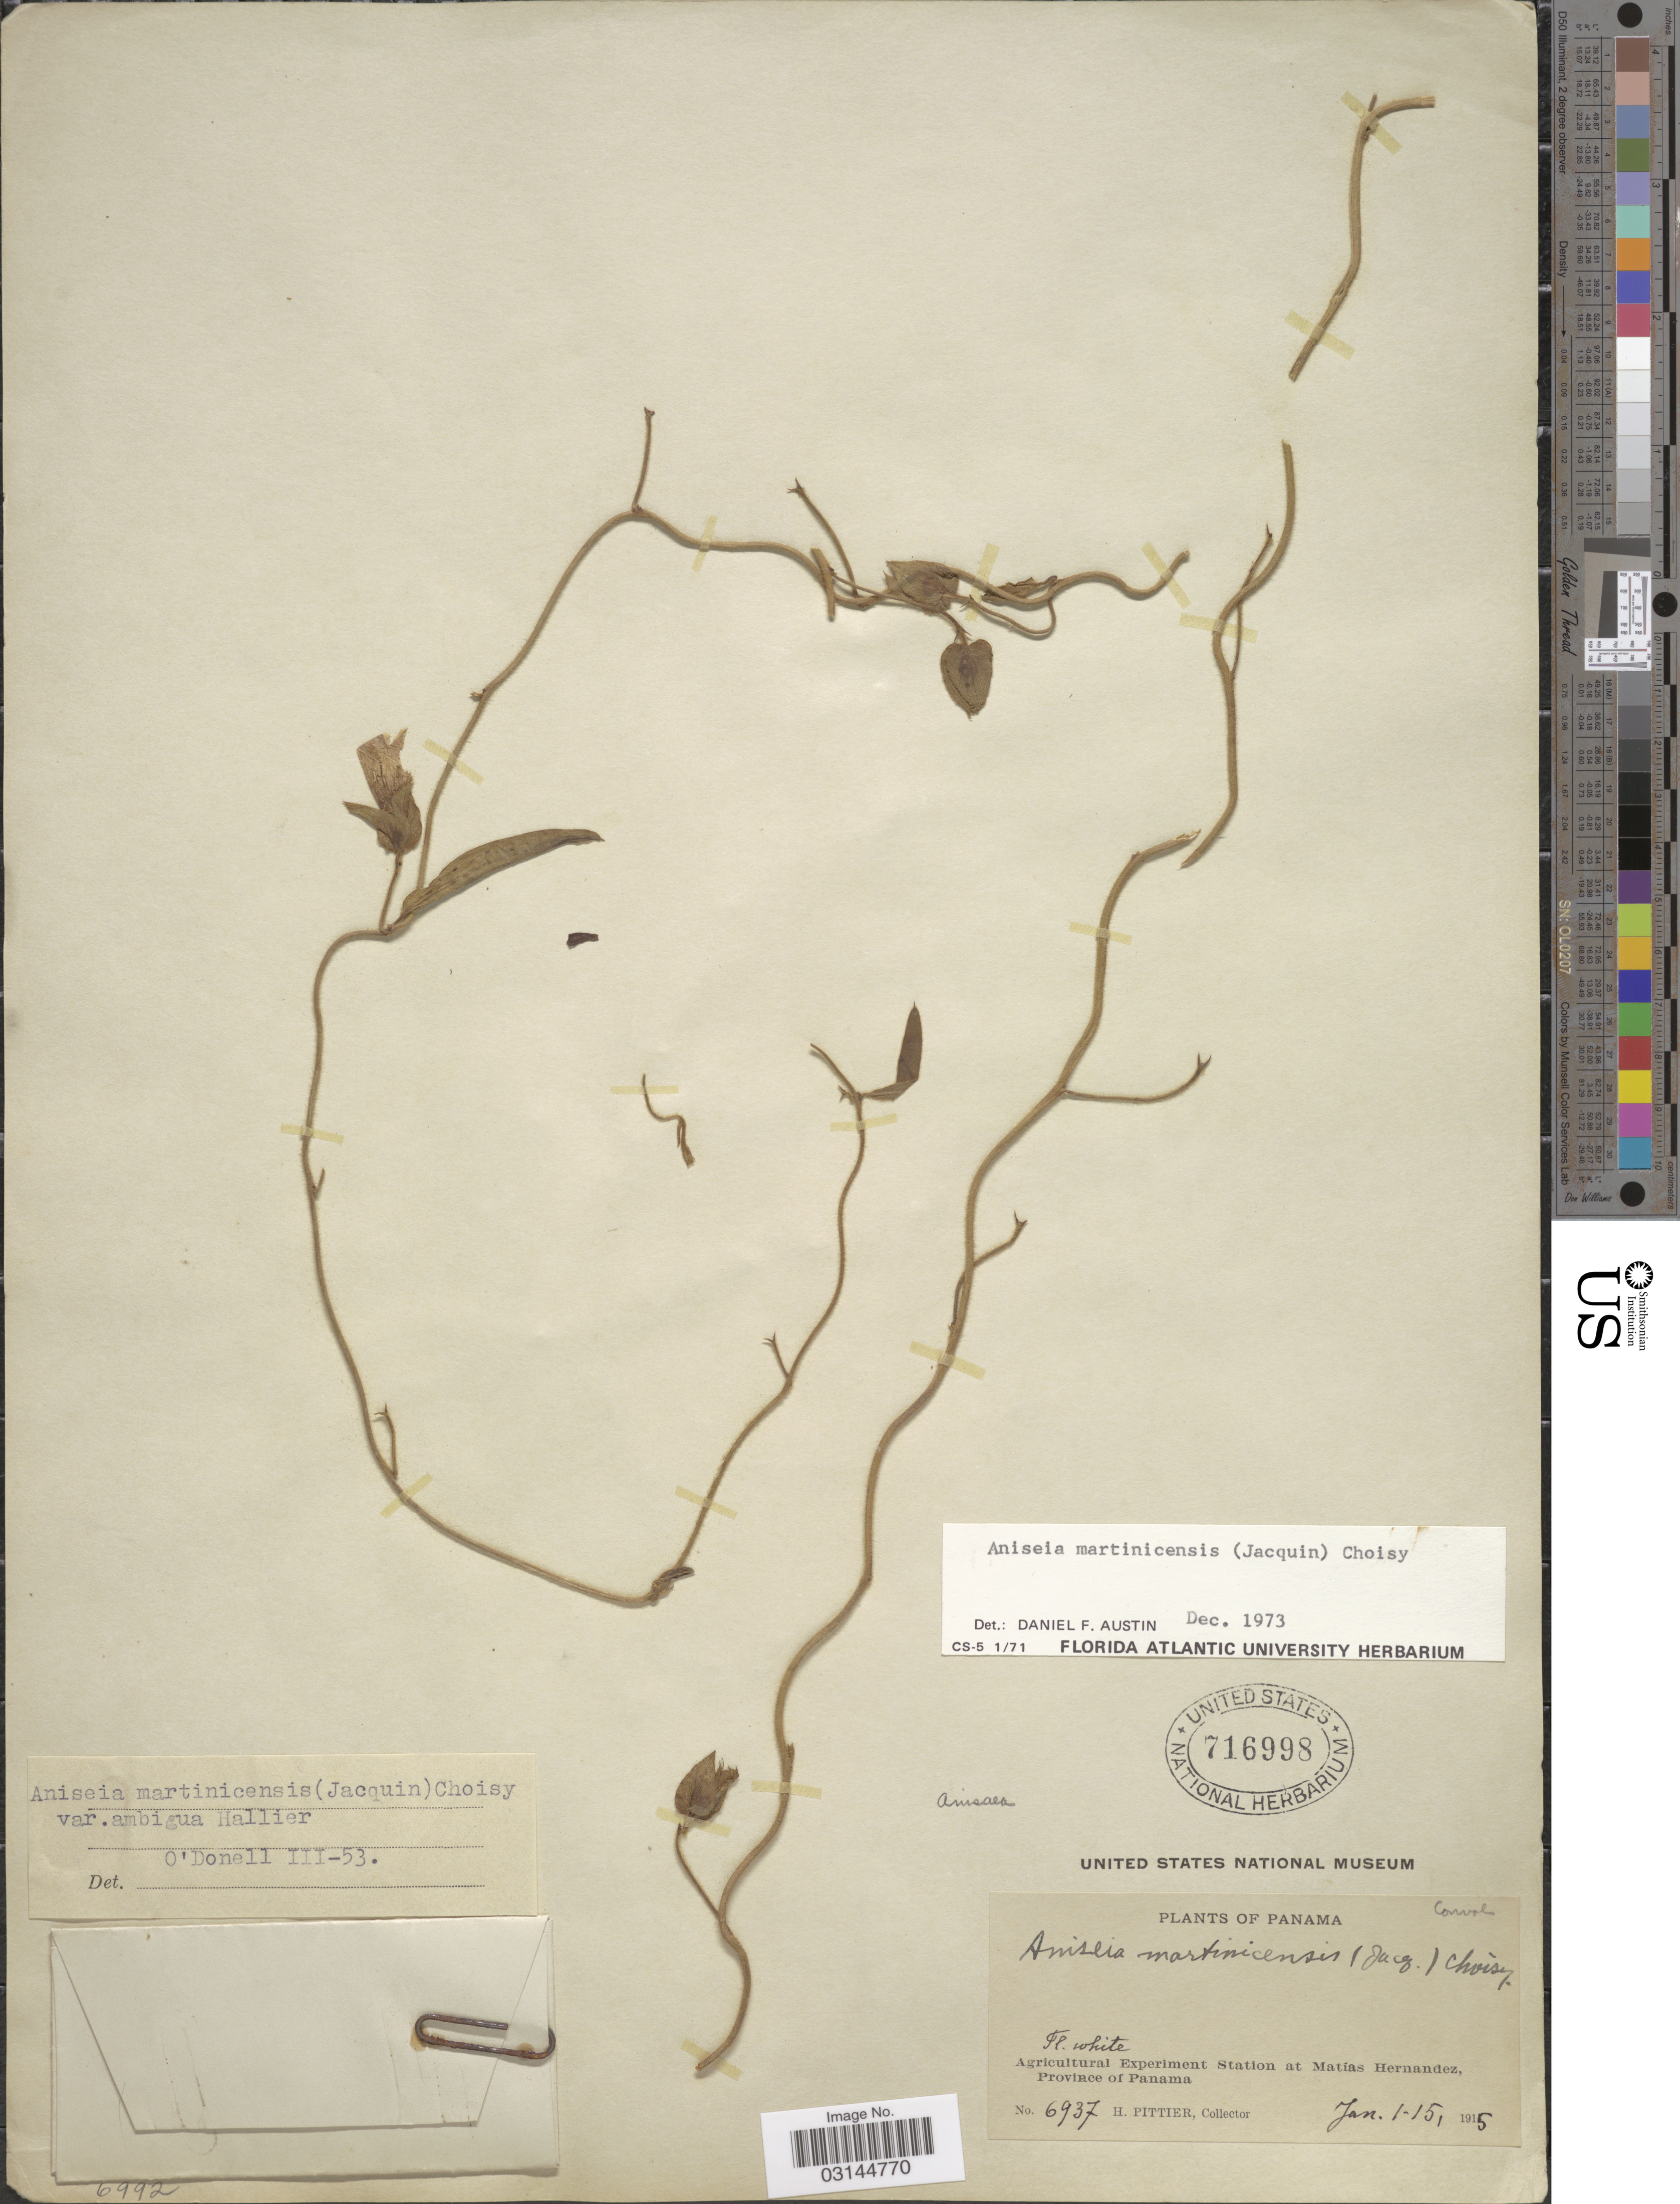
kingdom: Plantae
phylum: Tracheophyta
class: Magnoliopsida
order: Solanales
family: Convolvulaceae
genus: Aniseia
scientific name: Aniseia martinicensis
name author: (Jacq.) Choisy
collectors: H. F. Pittier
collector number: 6937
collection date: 1915-01-01/1915-01-15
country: Panama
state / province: Panamá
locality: Agricultural Experiment Station at Matías Hernandez.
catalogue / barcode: US 716998